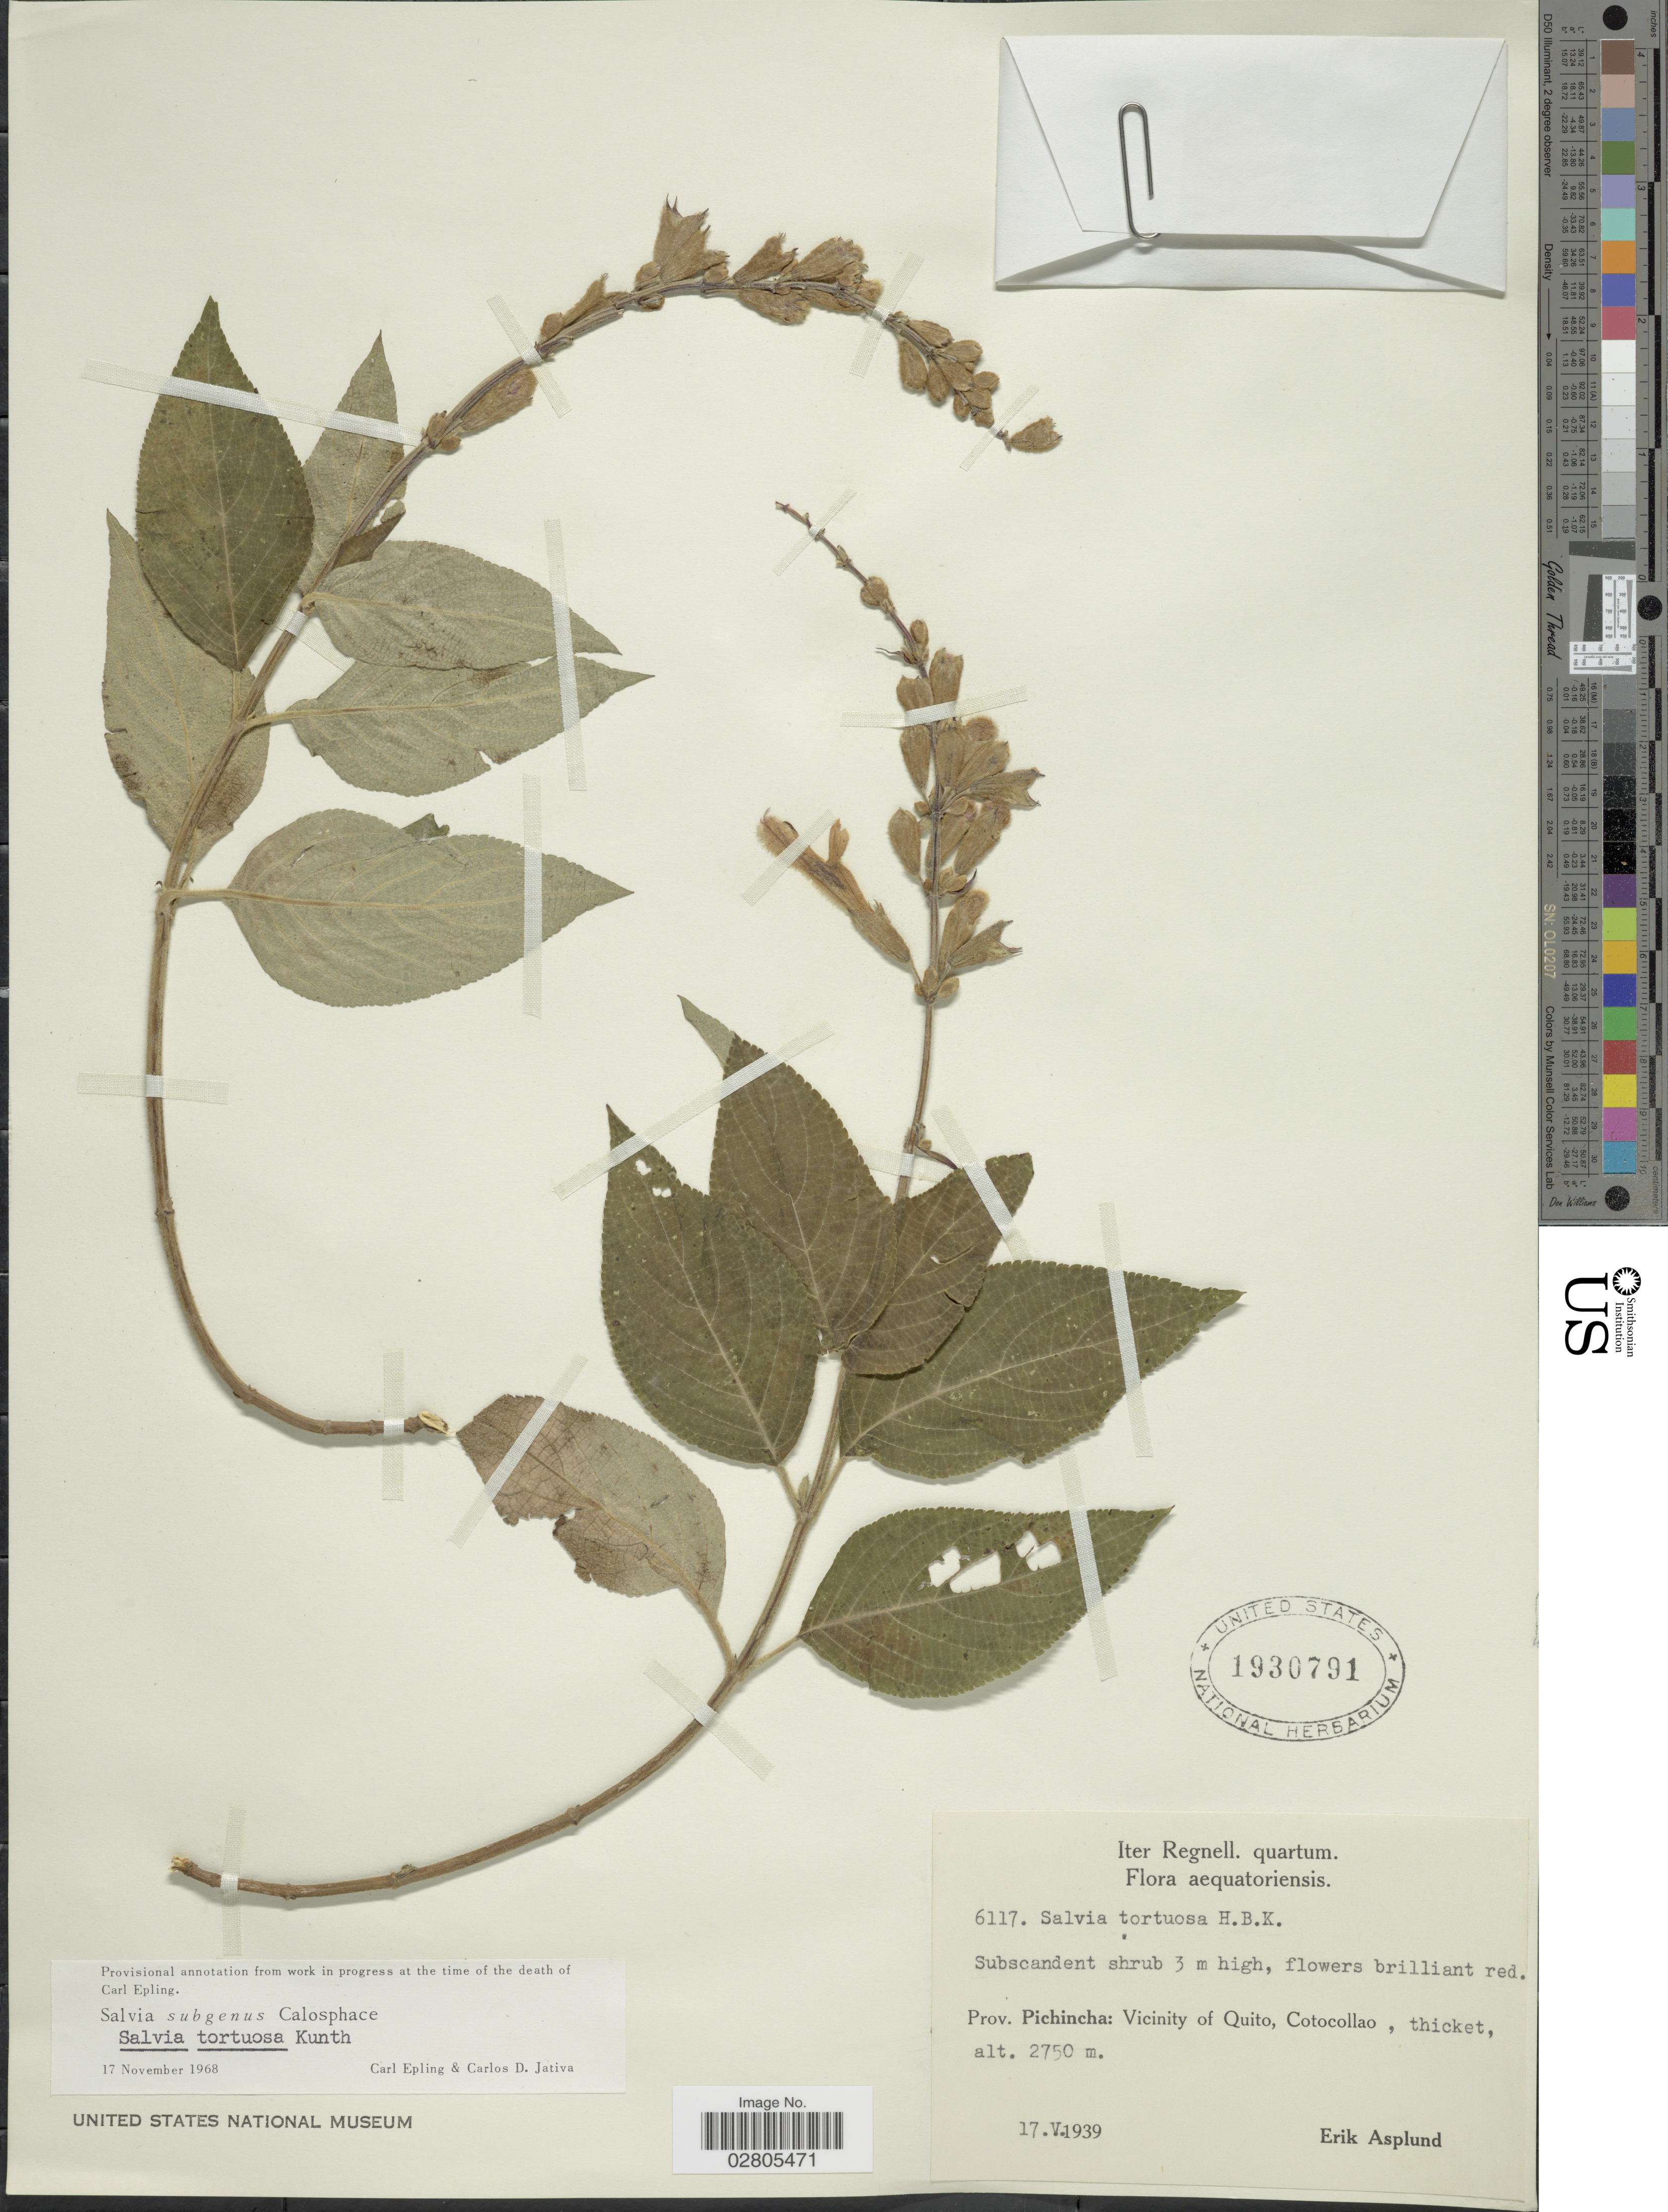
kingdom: Plantae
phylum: Tracheophyta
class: Magnoliopsida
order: Lamiales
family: Lamiaceae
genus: Salvia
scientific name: Salvia tortuosa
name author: Kunth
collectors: E. Asplund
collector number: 6117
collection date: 1939-05-17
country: Ecuador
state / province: Pichincha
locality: Prov.: Pichincha: Vicinity of Quito, Cotocollao.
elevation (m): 2750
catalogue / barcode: US 1930791